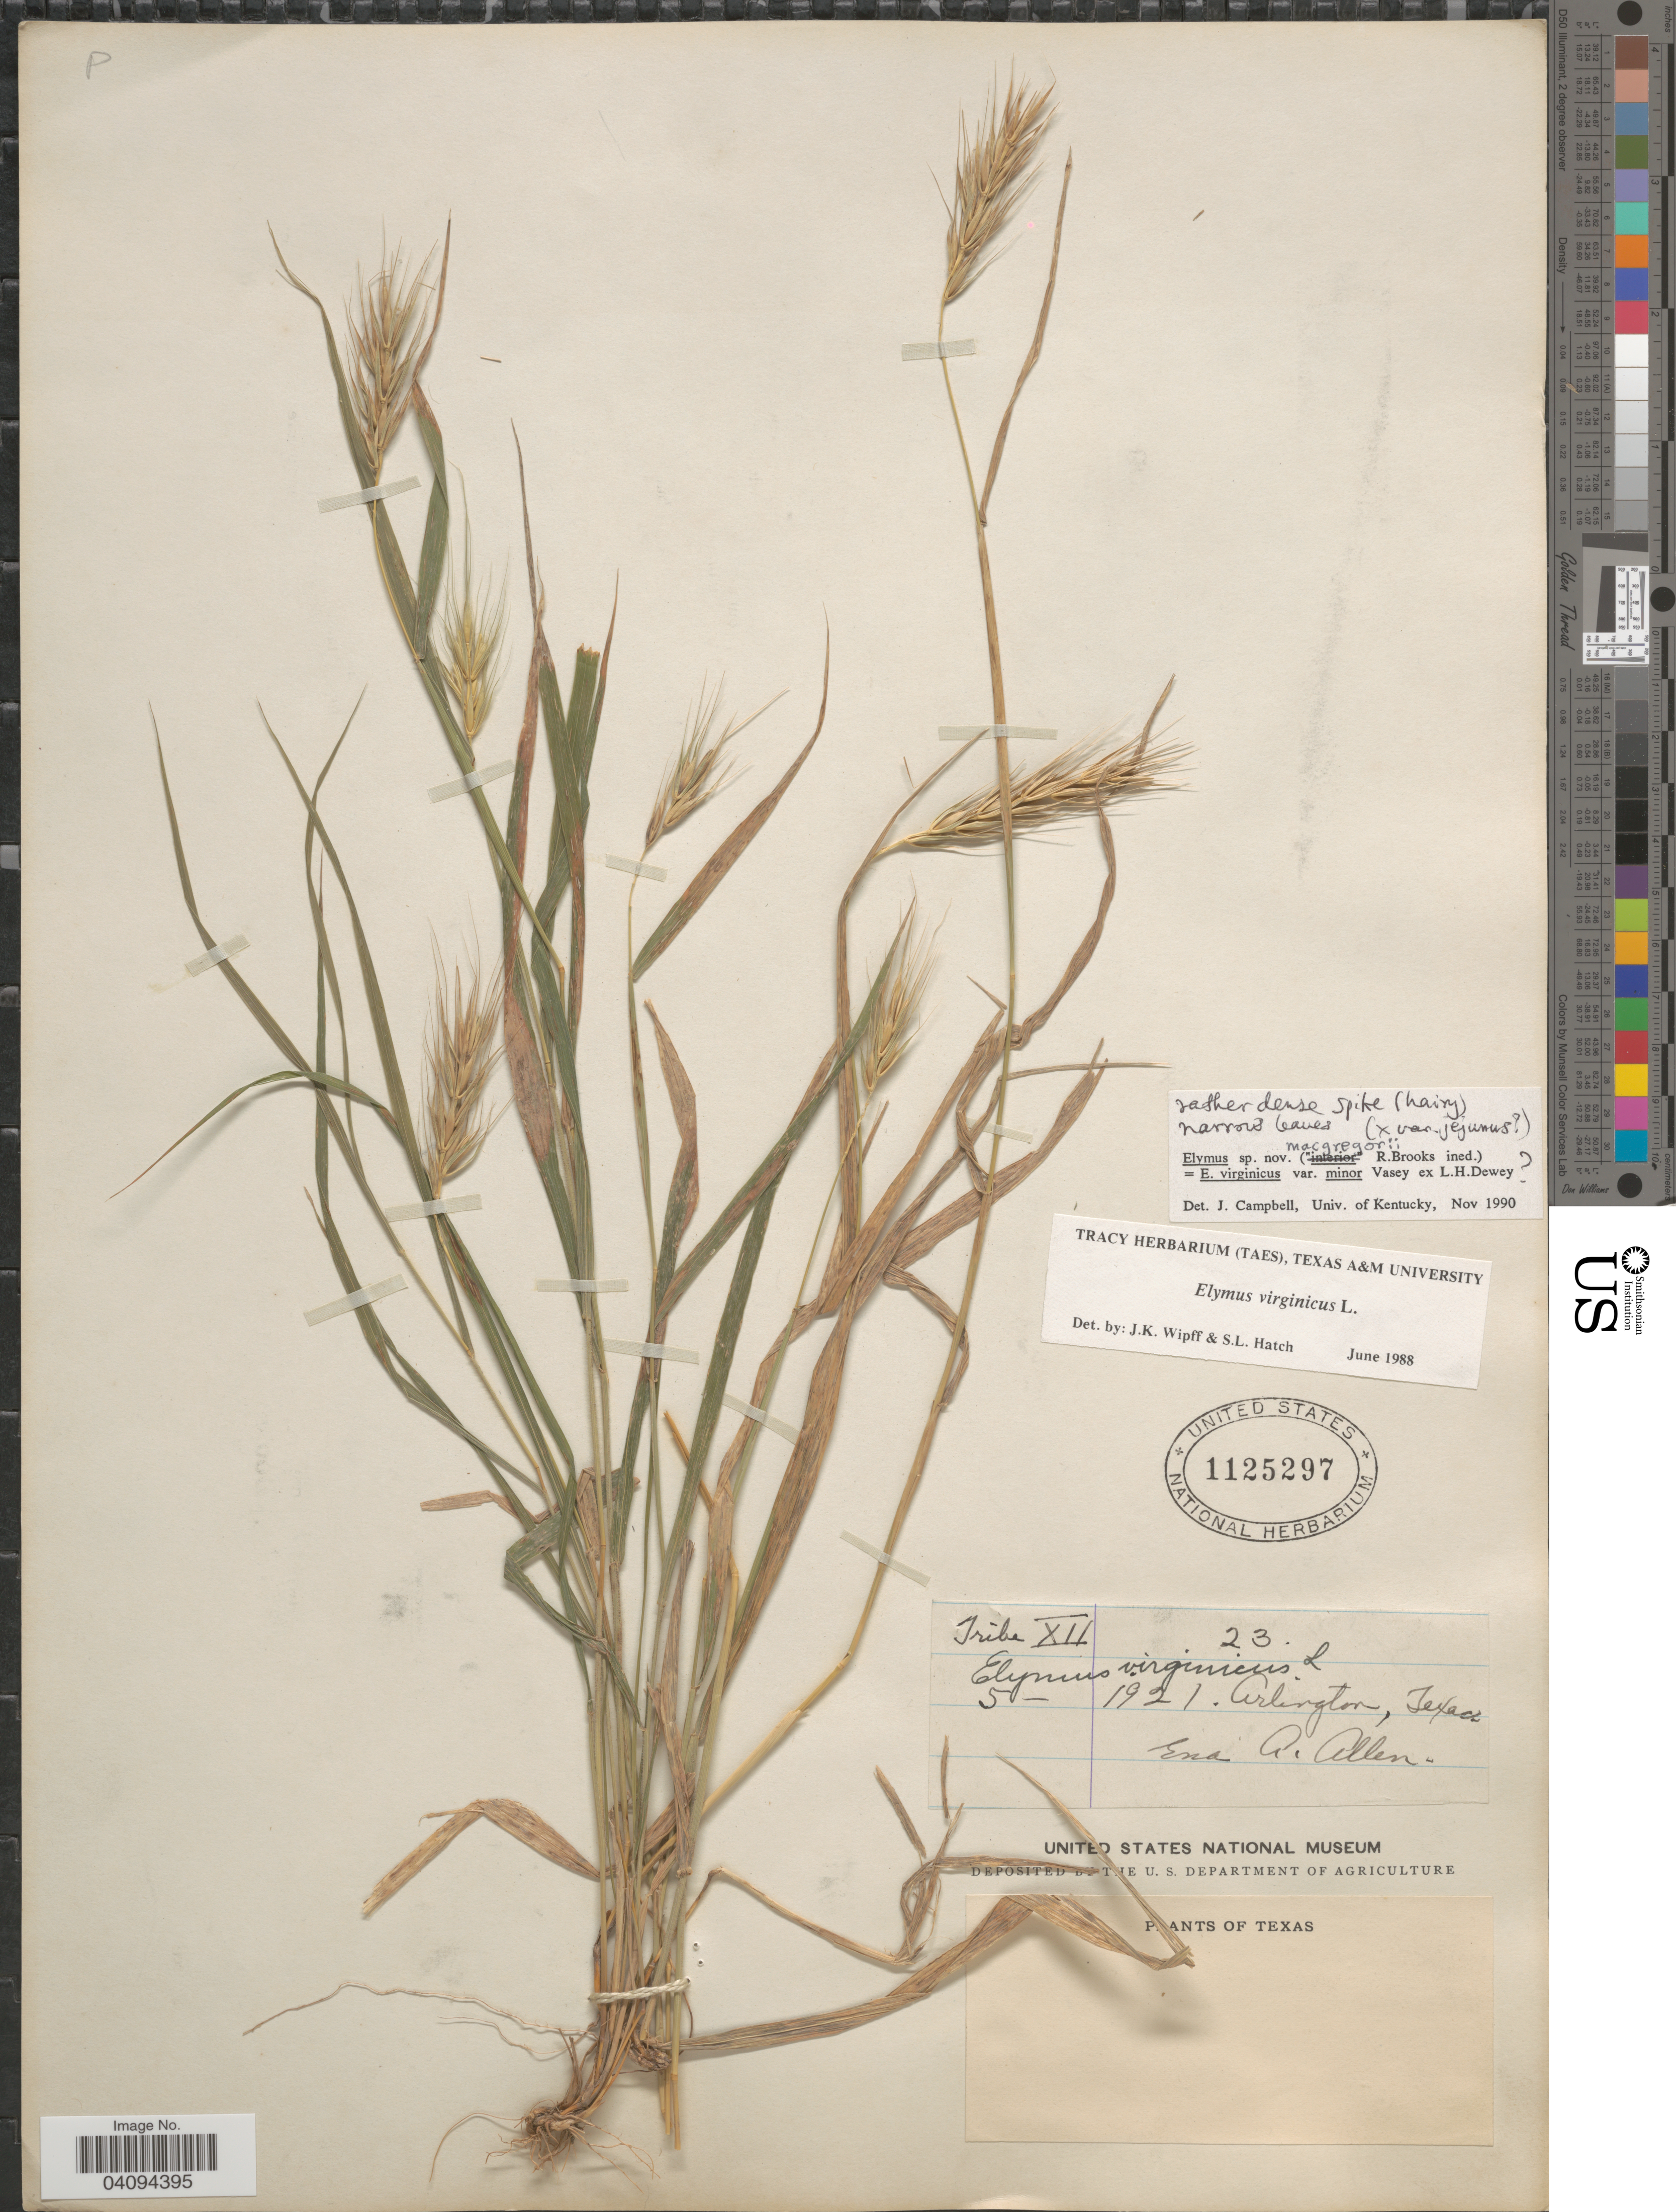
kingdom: Plantae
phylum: Tracheophyta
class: Liliopsida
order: Poales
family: Poaceae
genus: Elymus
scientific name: Elymus macgregorii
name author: R.E. Brooks & J.J.N. Campb.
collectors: E. A. Allen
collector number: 23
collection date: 1921-05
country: United States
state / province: Texas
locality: Arlington.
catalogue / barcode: US 1125297